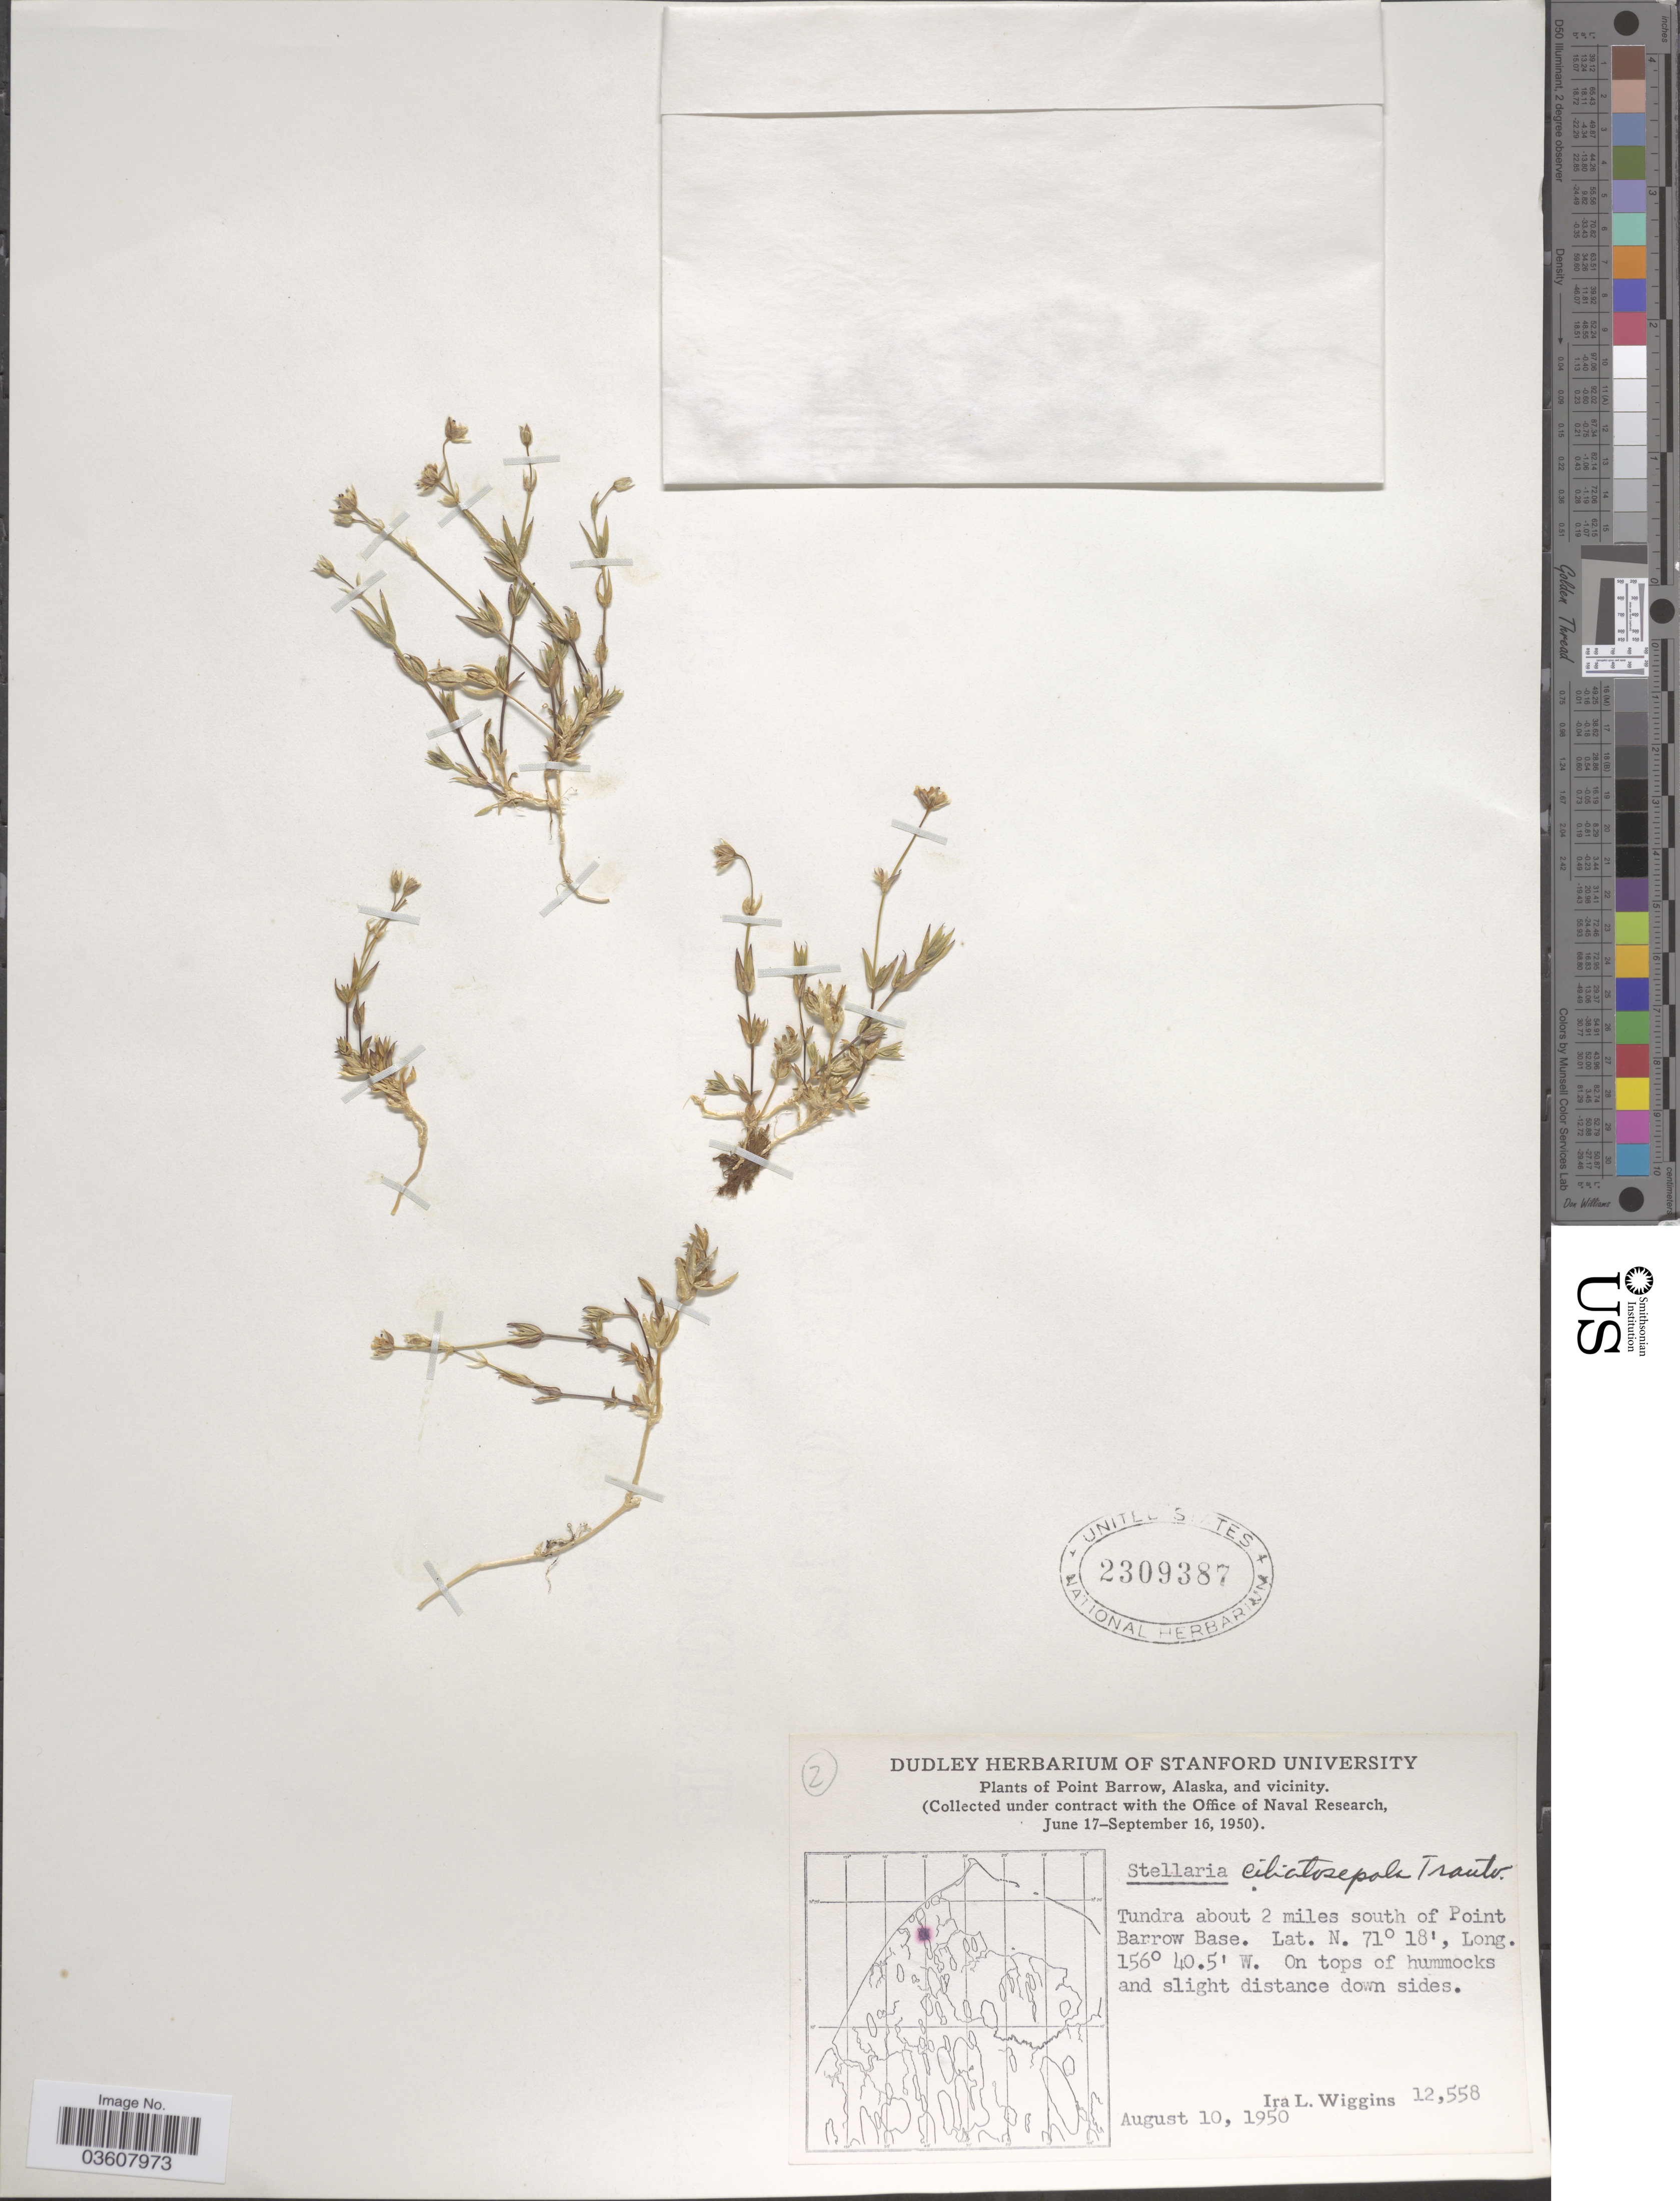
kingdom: Plantae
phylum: Tracheophyta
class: Magnoliopsida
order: Caryophyllales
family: Caryophyllaceae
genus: Stellaria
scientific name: Stellaria ciliatosepala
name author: Trautv.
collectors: I. L. Wiggins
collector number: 12558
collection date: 1950-08-10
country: United States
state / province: Alaska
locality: Point Barrow, Alaska, and vicinity. Tundra about 2 miles south of Point Barrow Base.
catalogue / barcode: US 2309387